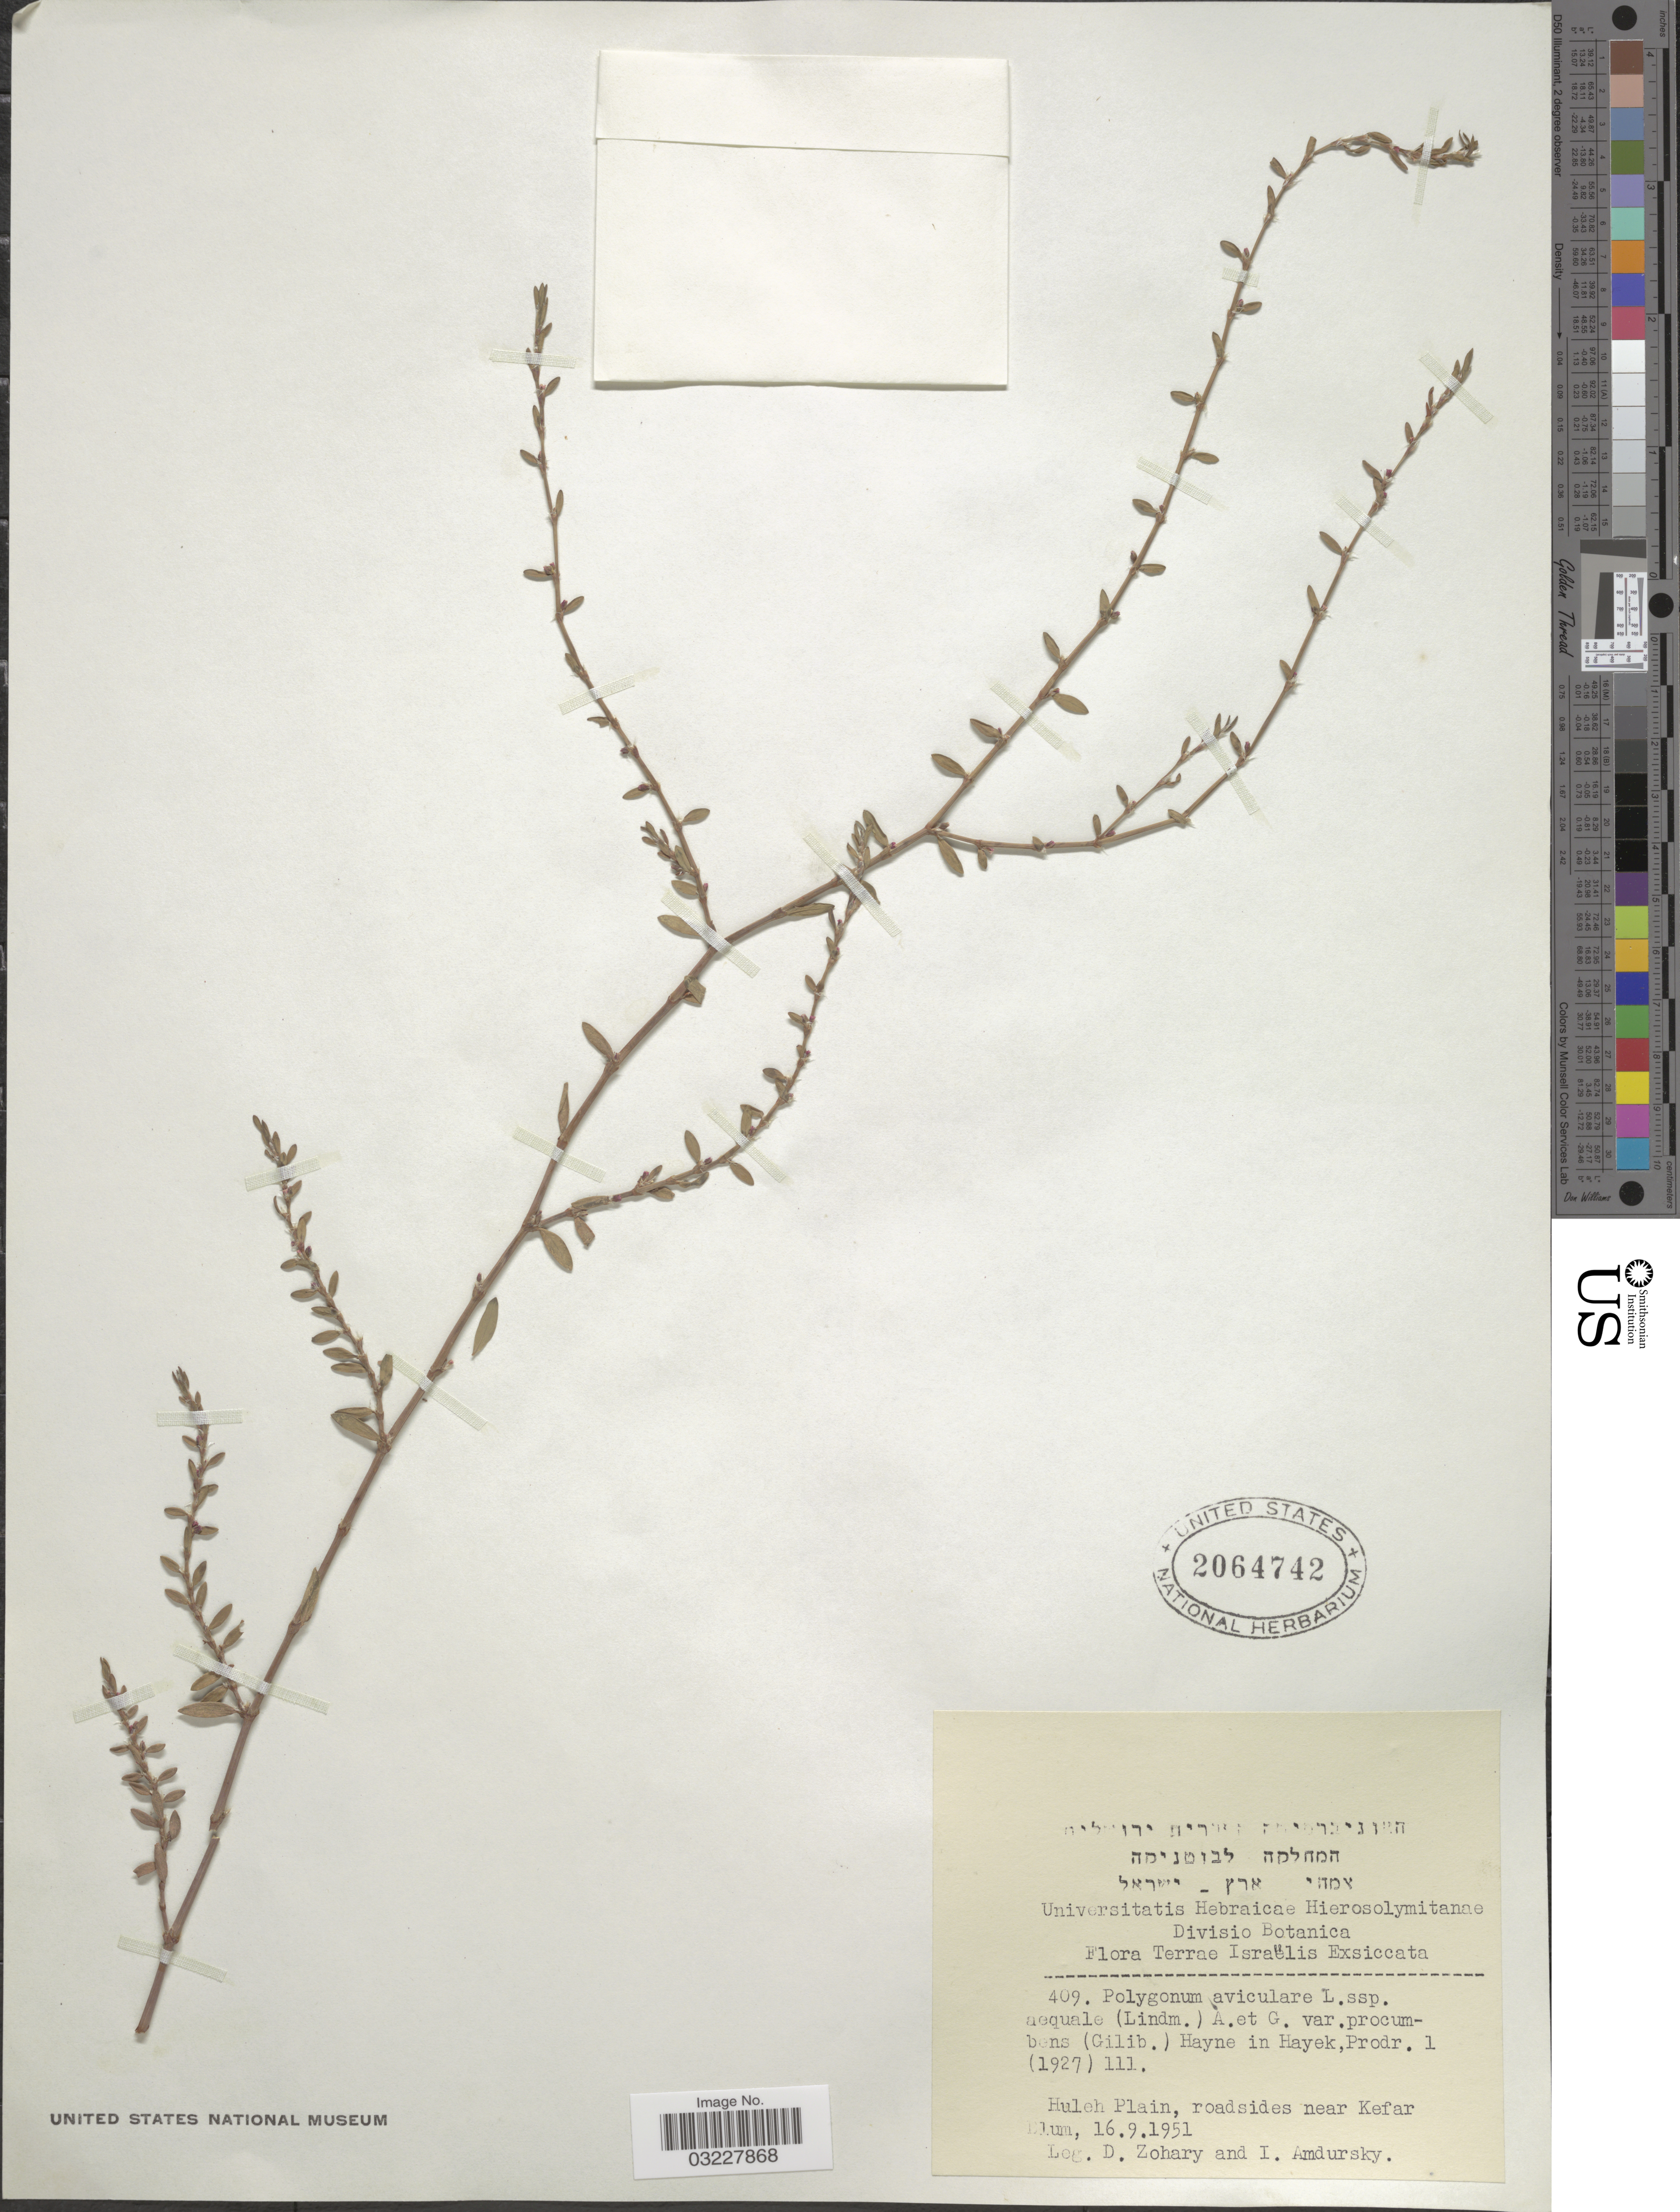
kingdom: Plantae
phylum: Tracheophyta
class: Magnoliopsida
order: Caryophyllales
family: Polygonaceae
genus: Polygonum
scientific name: Polygonum aviculare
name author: L.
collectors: D. Zohary & I. Amdursky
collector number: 409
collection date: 1951-09-16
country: Israel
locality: Huleh Plain, roadsides near Kefar Blum.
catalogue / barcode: US 2064742